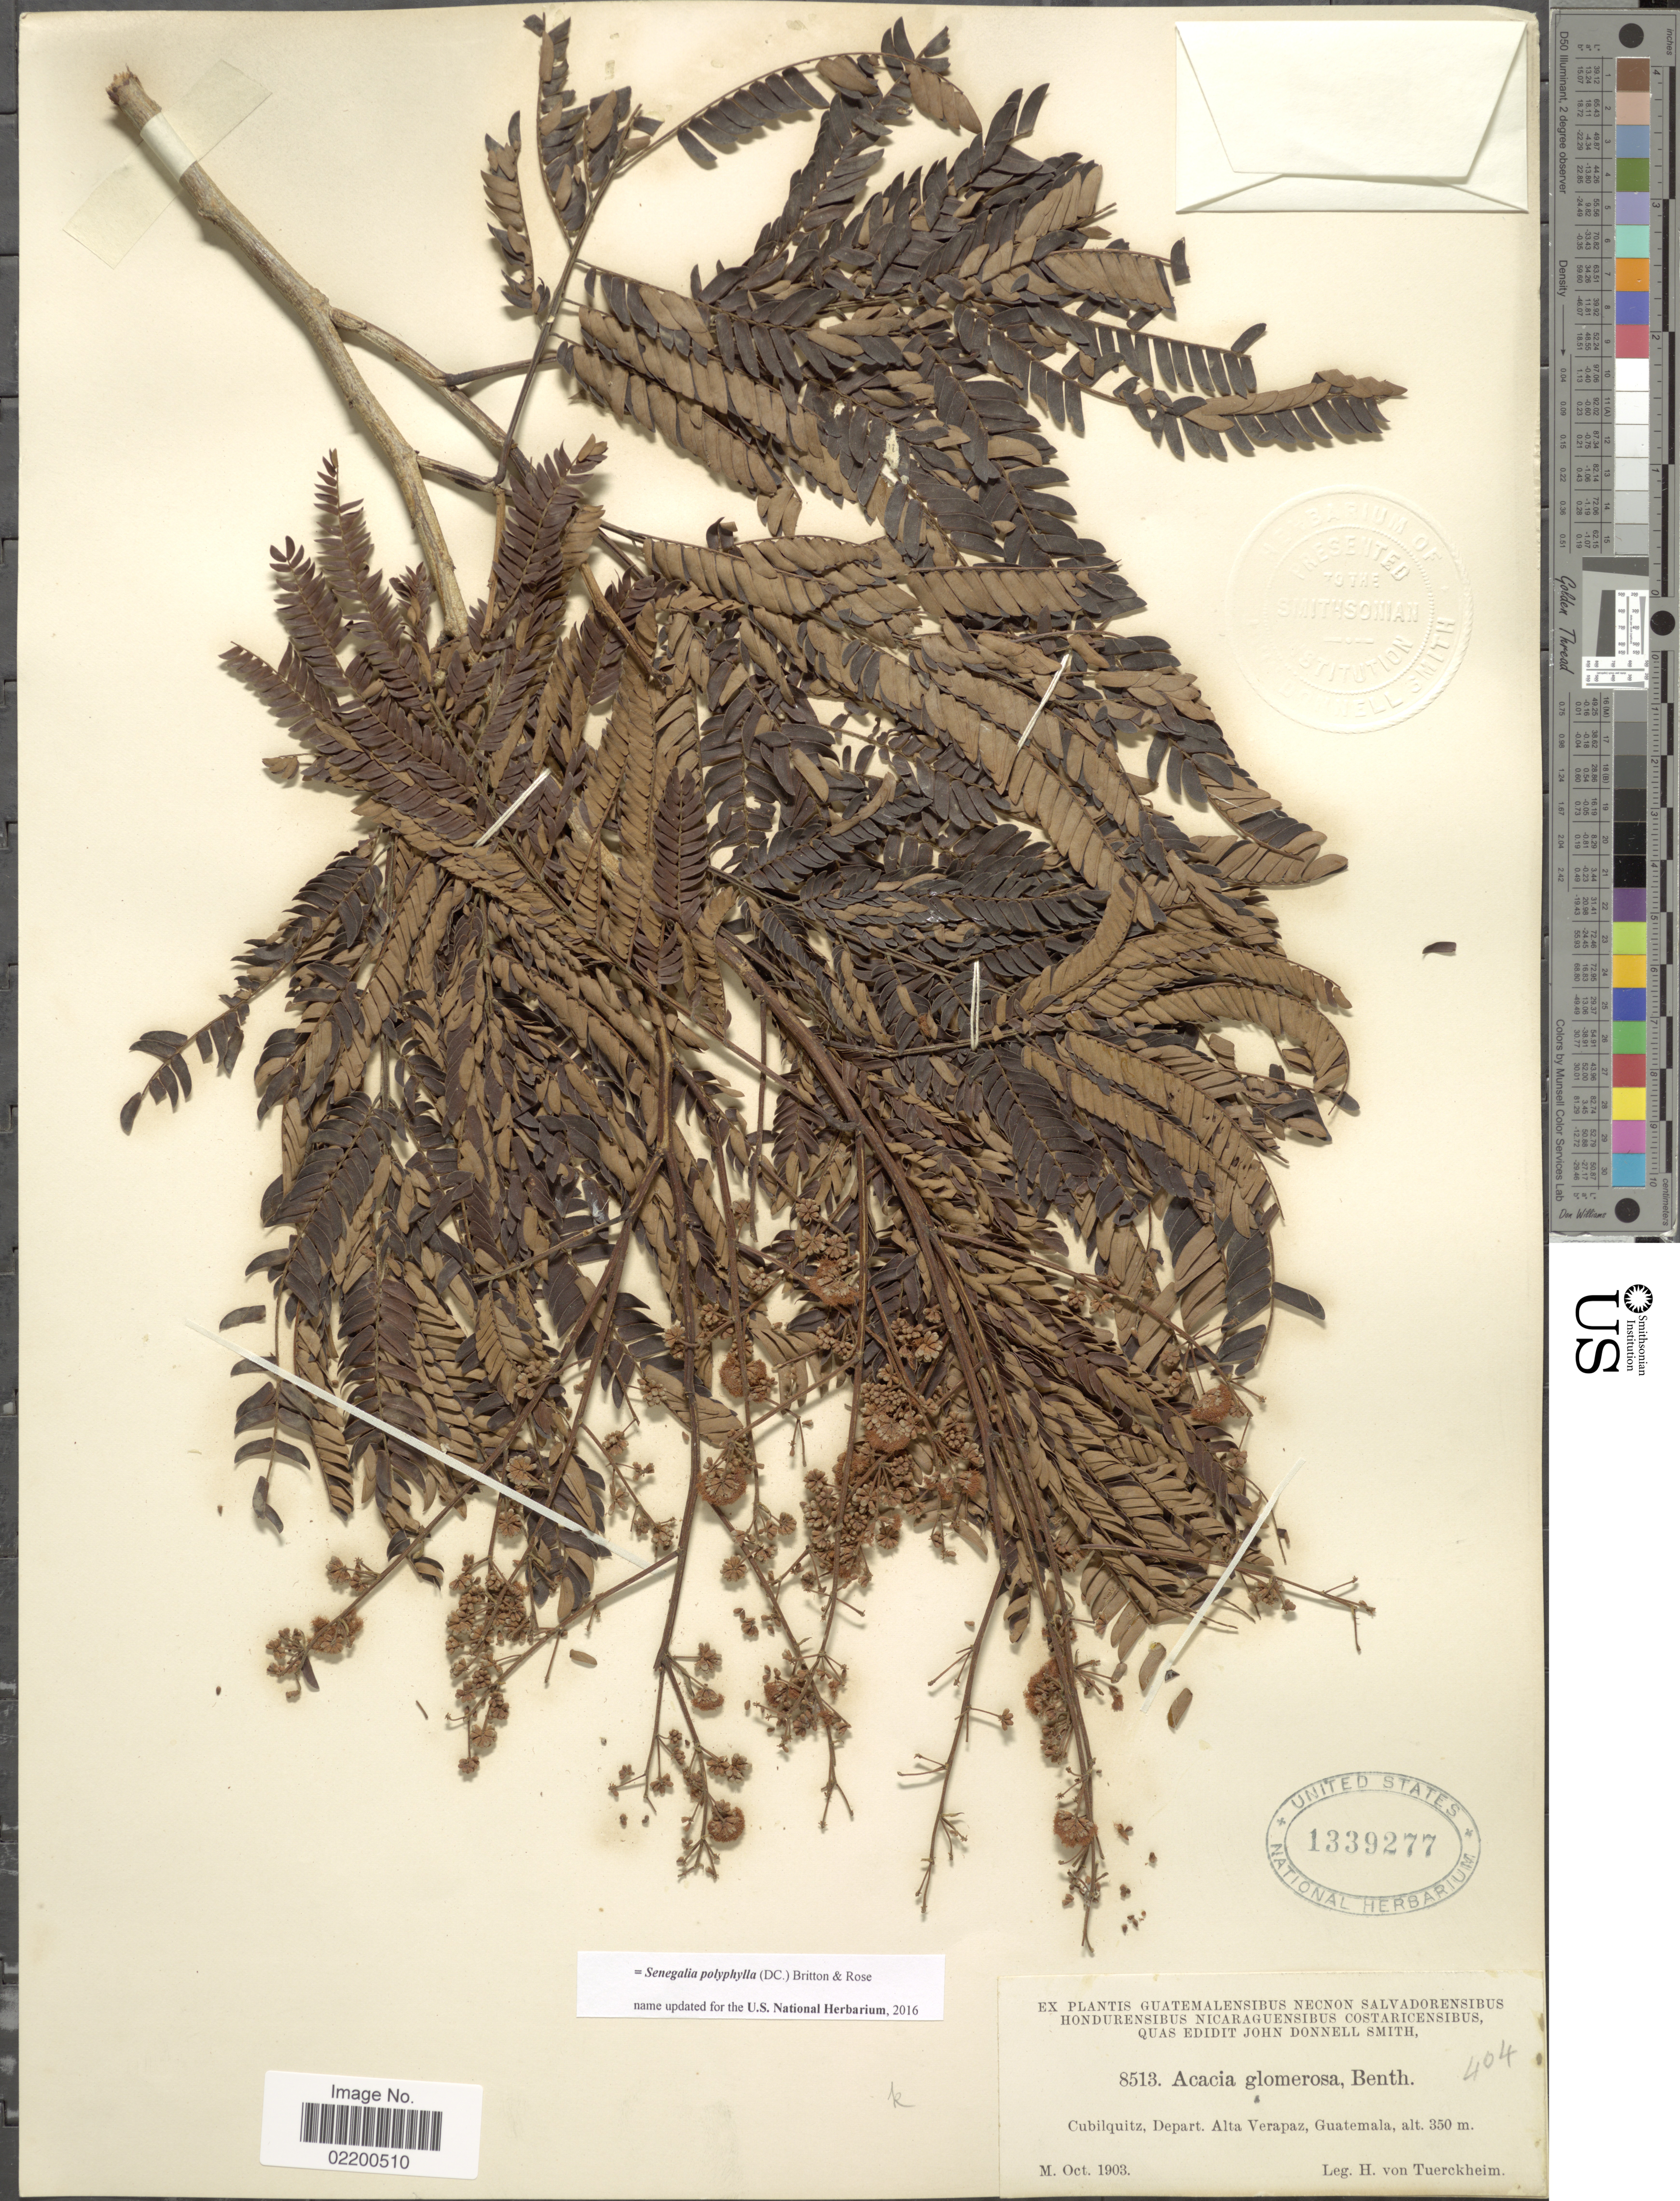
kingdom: Plantae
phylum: Tracheophyta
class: Magnoliopsida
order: Fabales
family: Fabaceae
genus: Senegalia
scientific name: Senegalia polyphylla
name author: (DC.) Britton & Rose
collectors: H. von Türckheim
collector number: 8513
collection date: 1903-10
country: Guatemala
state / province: Alta Verapaz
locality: Cubilquitz, Depart. Alta Verapaz, Guatemala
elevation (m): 350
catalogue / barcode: US 1339277